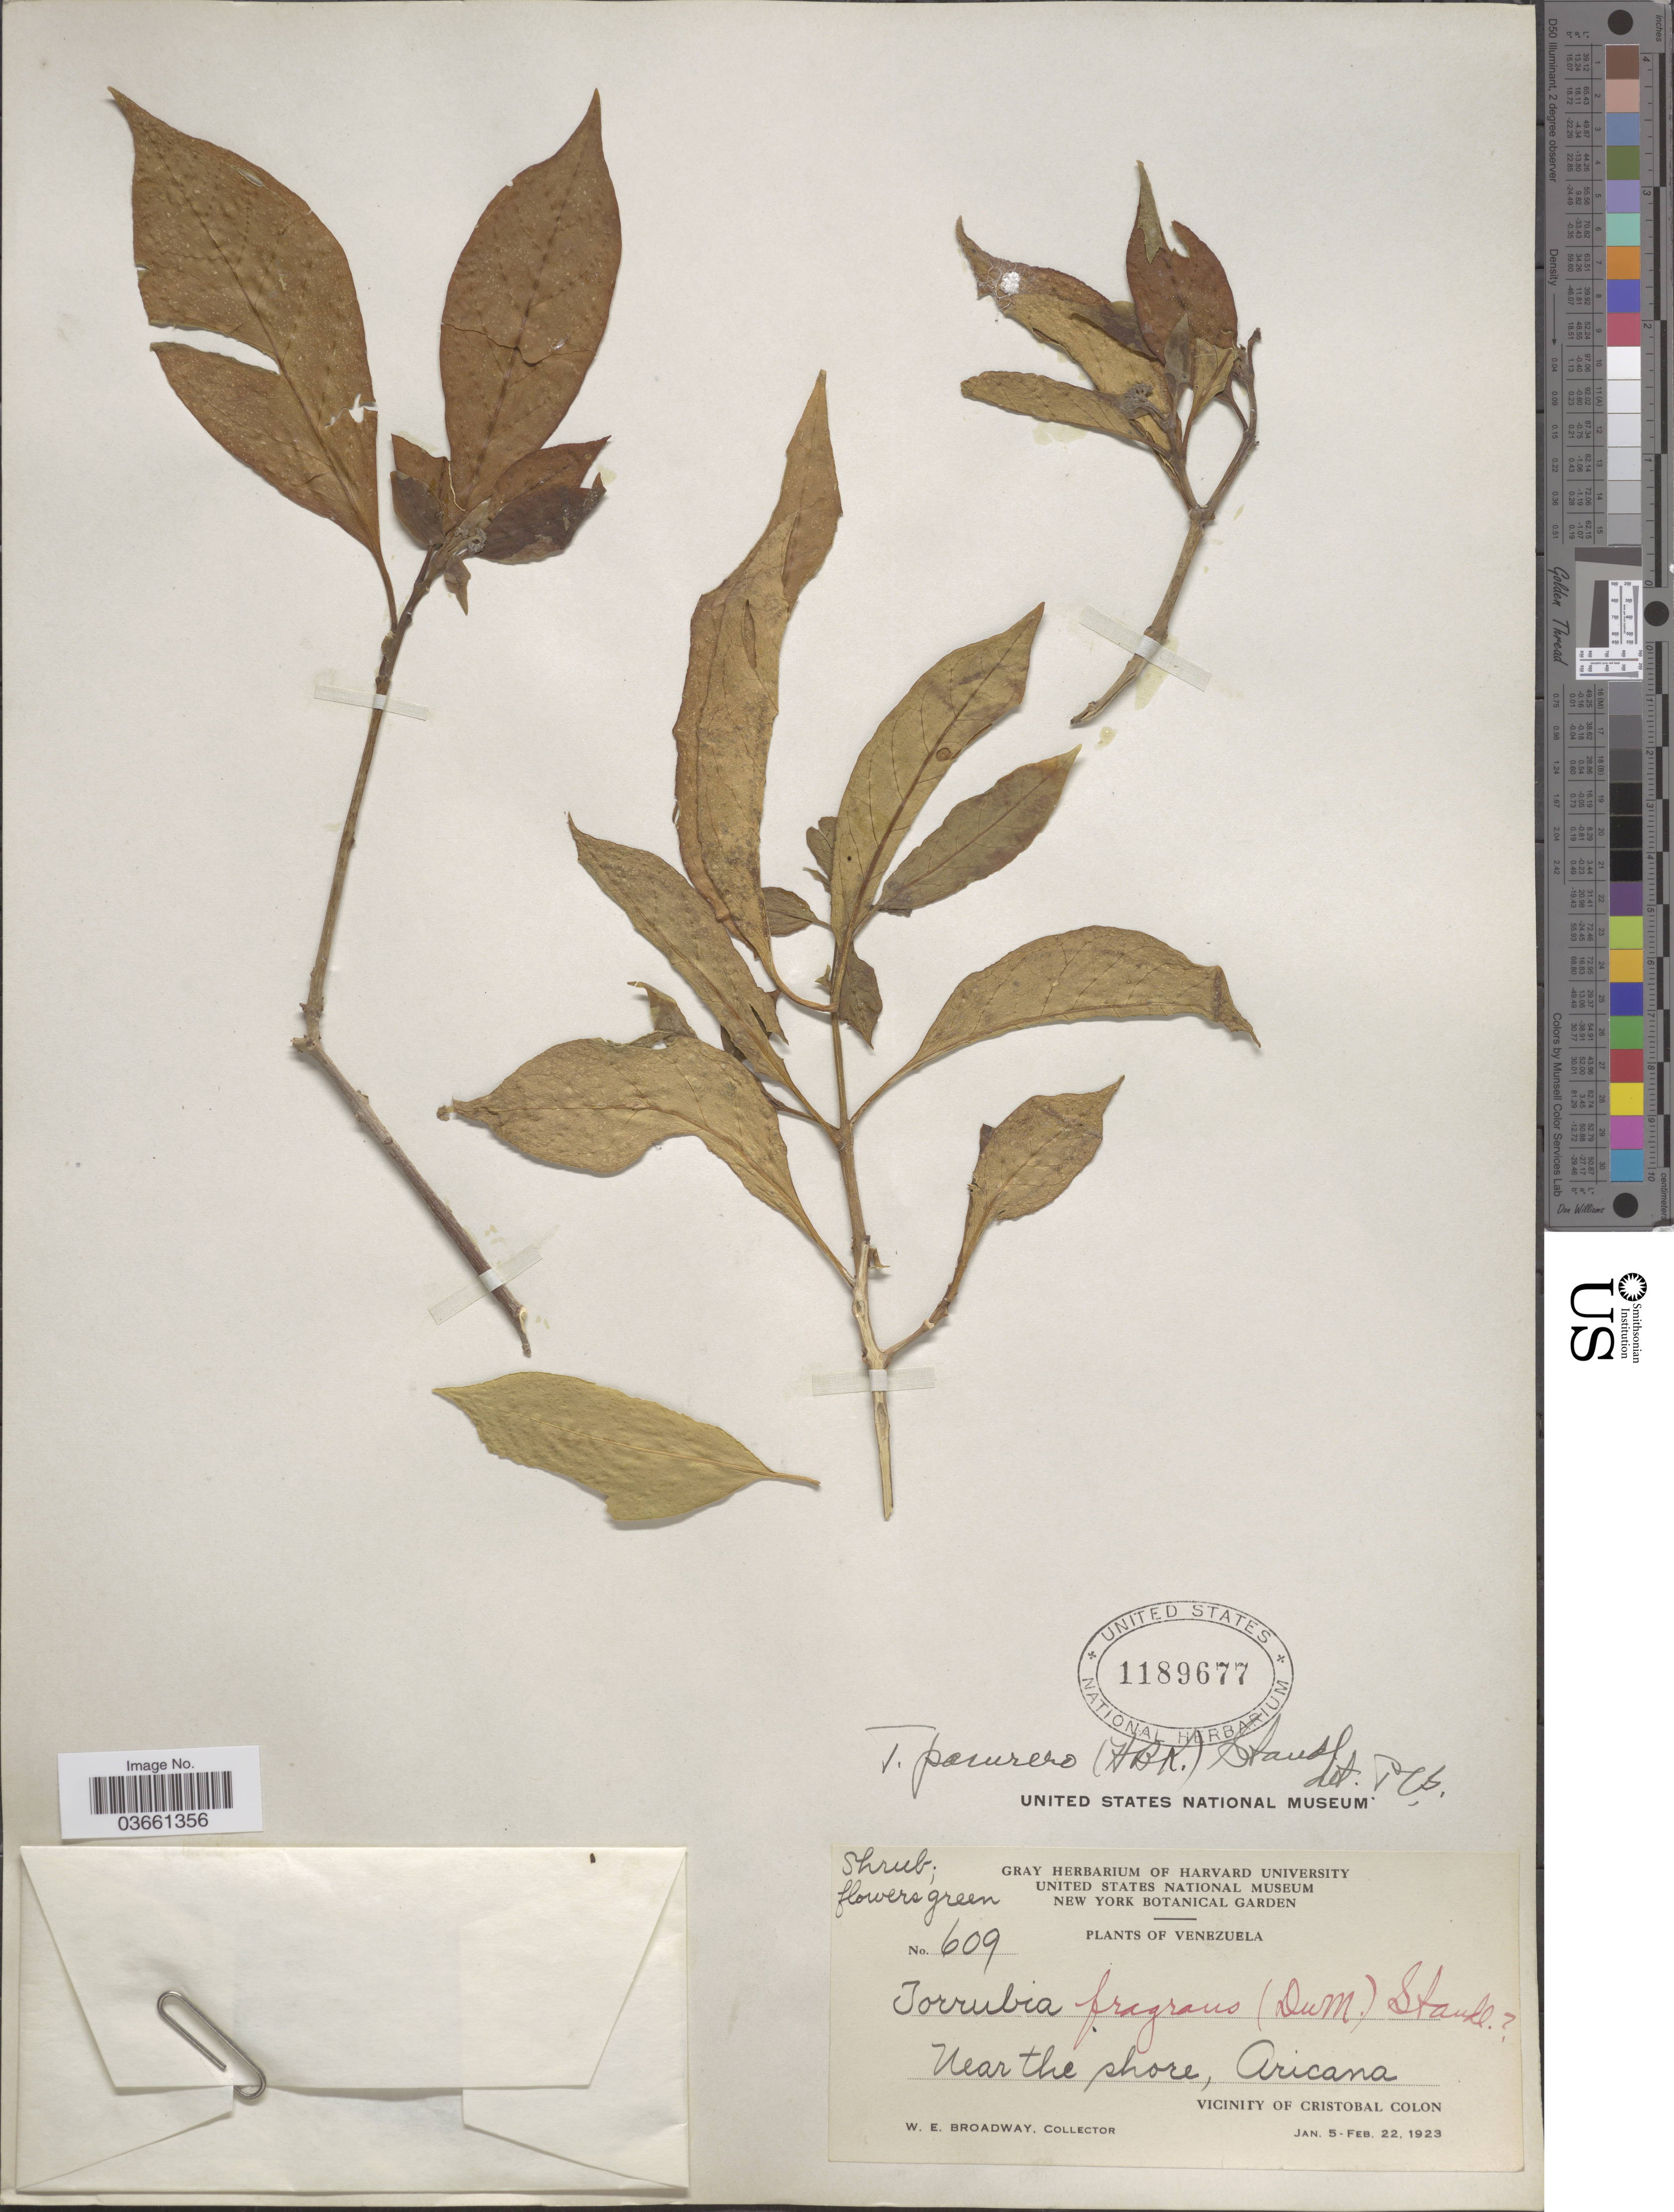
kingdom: Plantae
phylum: Tracheophyta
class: Magnoliopsida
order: Caryophyllales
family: Nyctaginaceae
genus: Guapira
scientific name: Guapira pacurero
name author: (Kunth) Little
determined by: Strong, Mark T., (BOT), Smithsonian Institution - National Museum of Natural History (UNITED STATES)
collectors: W. E. Broadway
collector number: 609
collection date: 1923-01-05/1923-02-22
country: Venezuela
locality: Near the shore, Aricana. Vicinity of Cristobal Colon.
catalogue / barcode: US 1189677